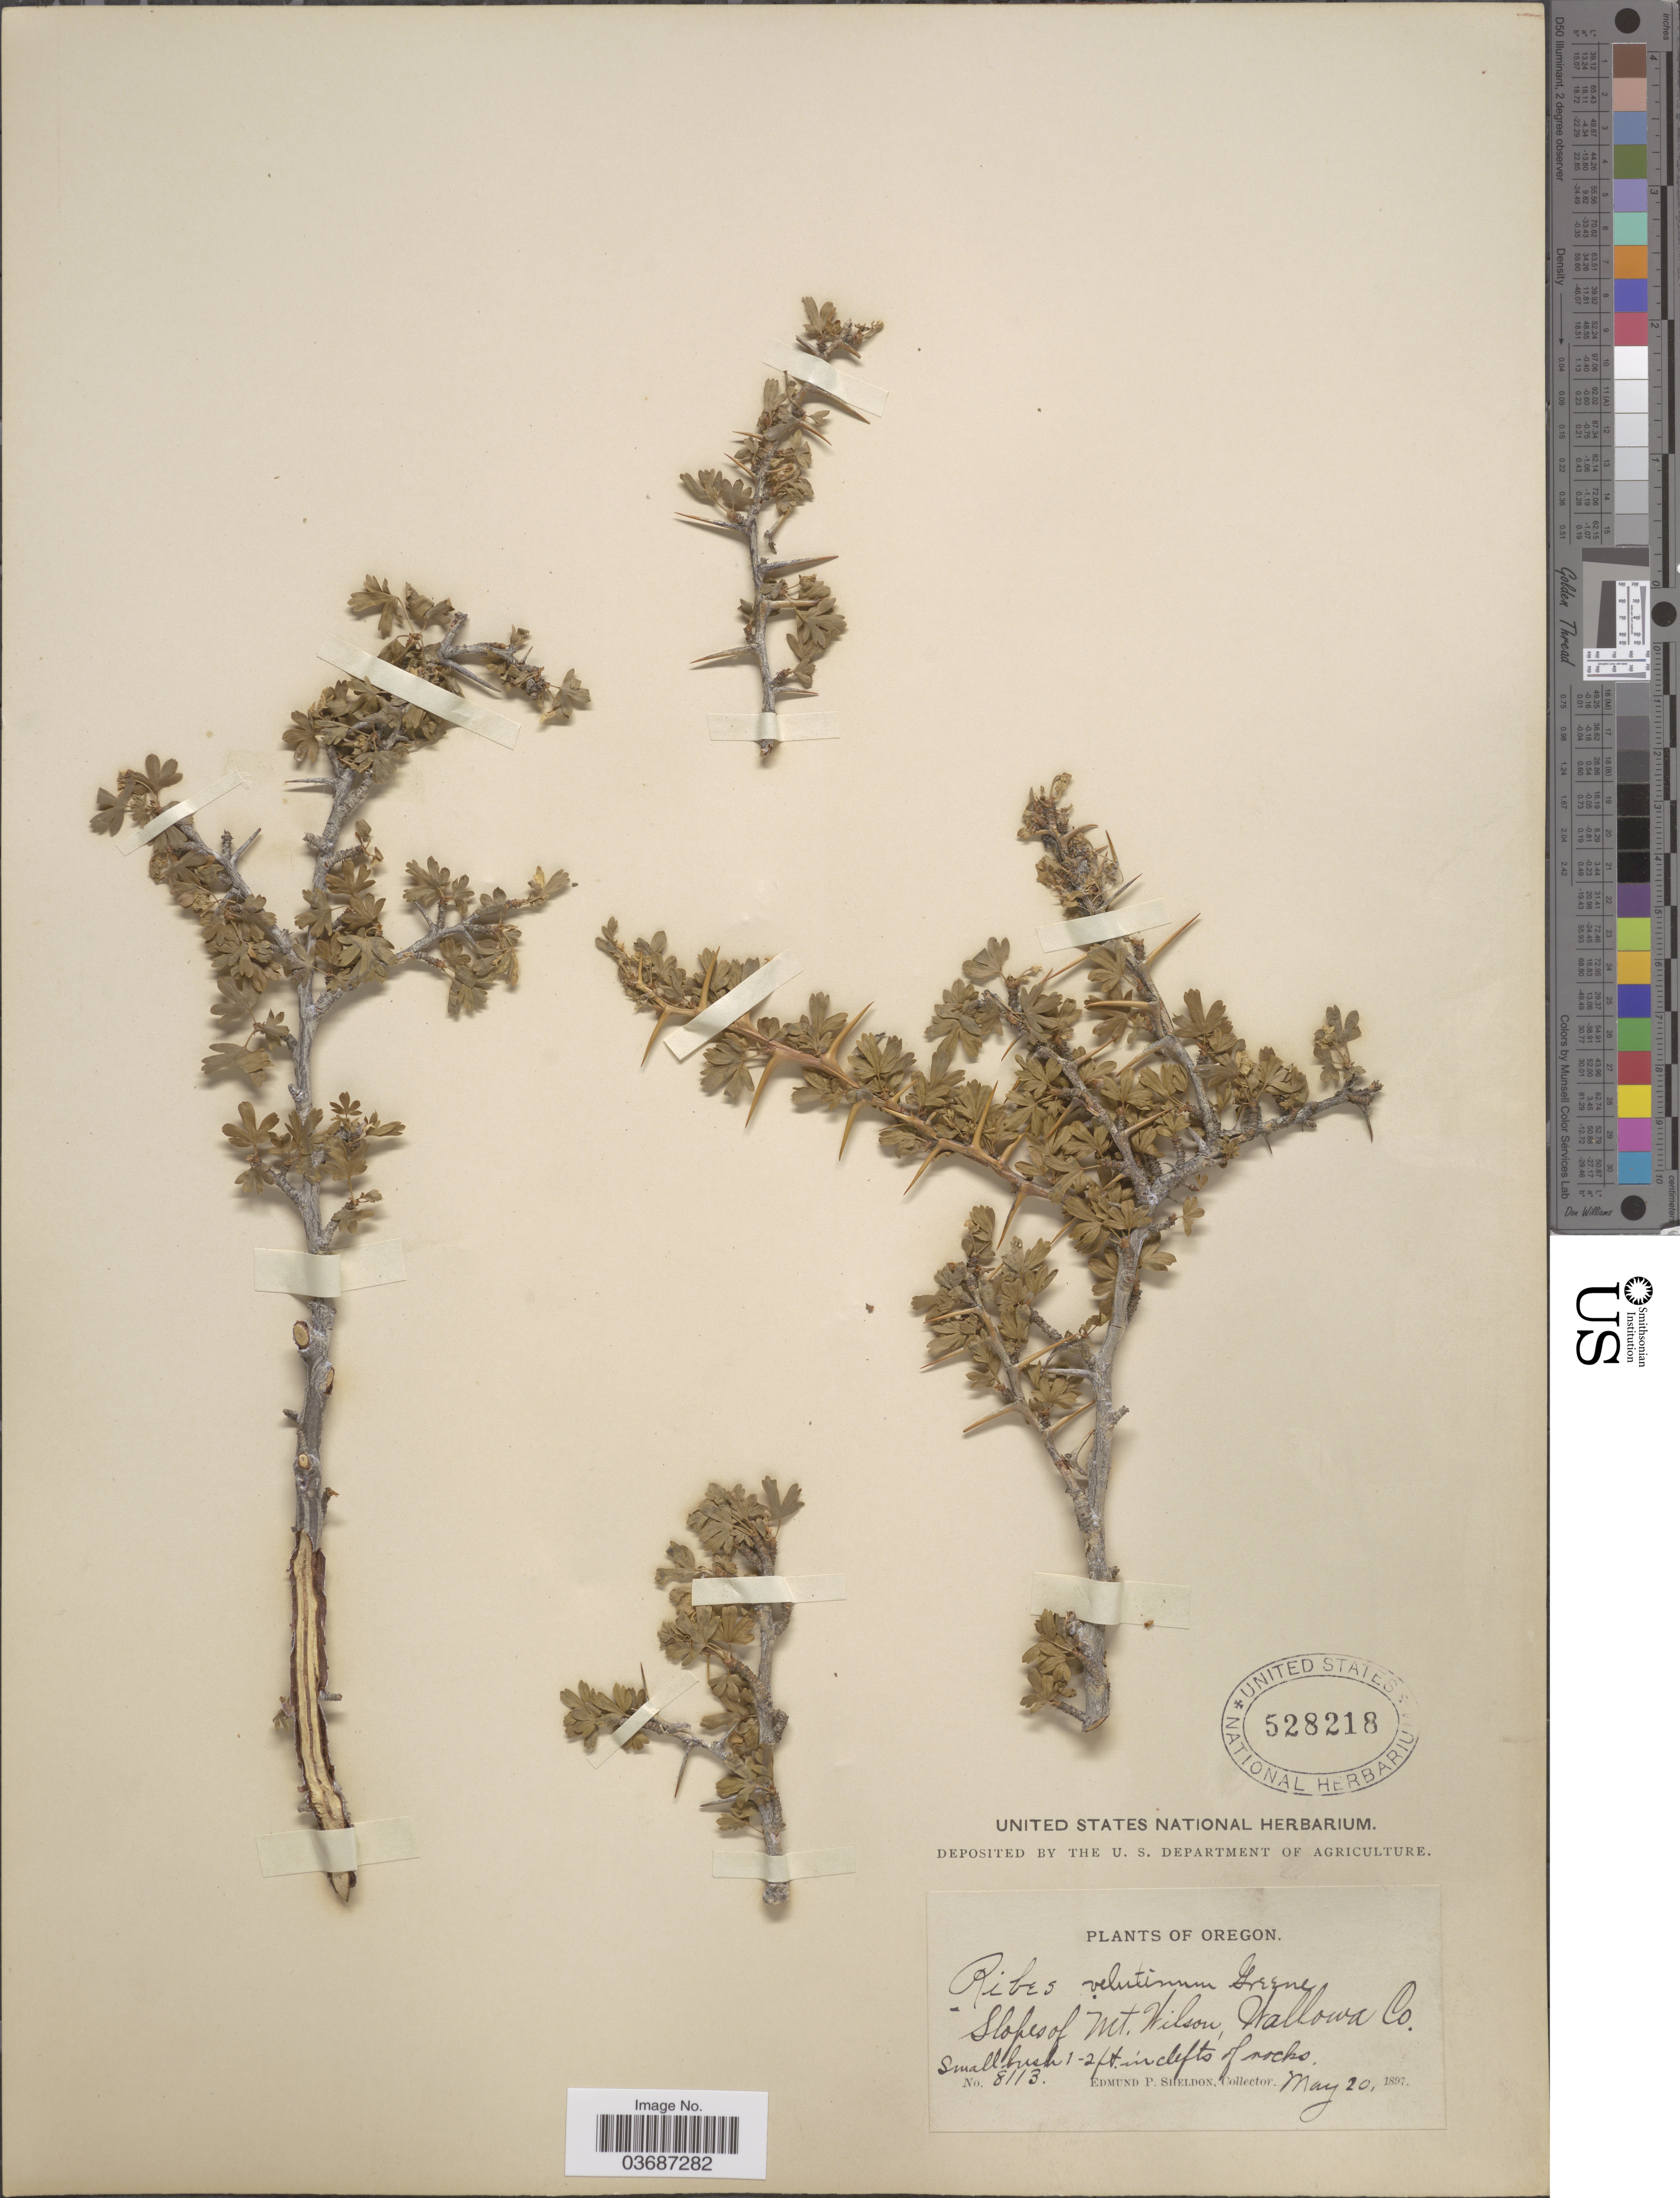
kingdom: Plantae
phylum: Tracheophyta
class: Magnoliopsida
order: Saxifragales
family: Grossulariaceae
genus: Ribes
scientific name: Ribes velutinum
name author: Greene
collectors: E. P. Sheldon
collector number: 8113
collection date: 1897-05-20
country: United States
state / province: Oregon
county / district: Wallowa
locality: Slopes of Mt. Wilson, Wallowa Co.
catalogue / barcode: US 528218